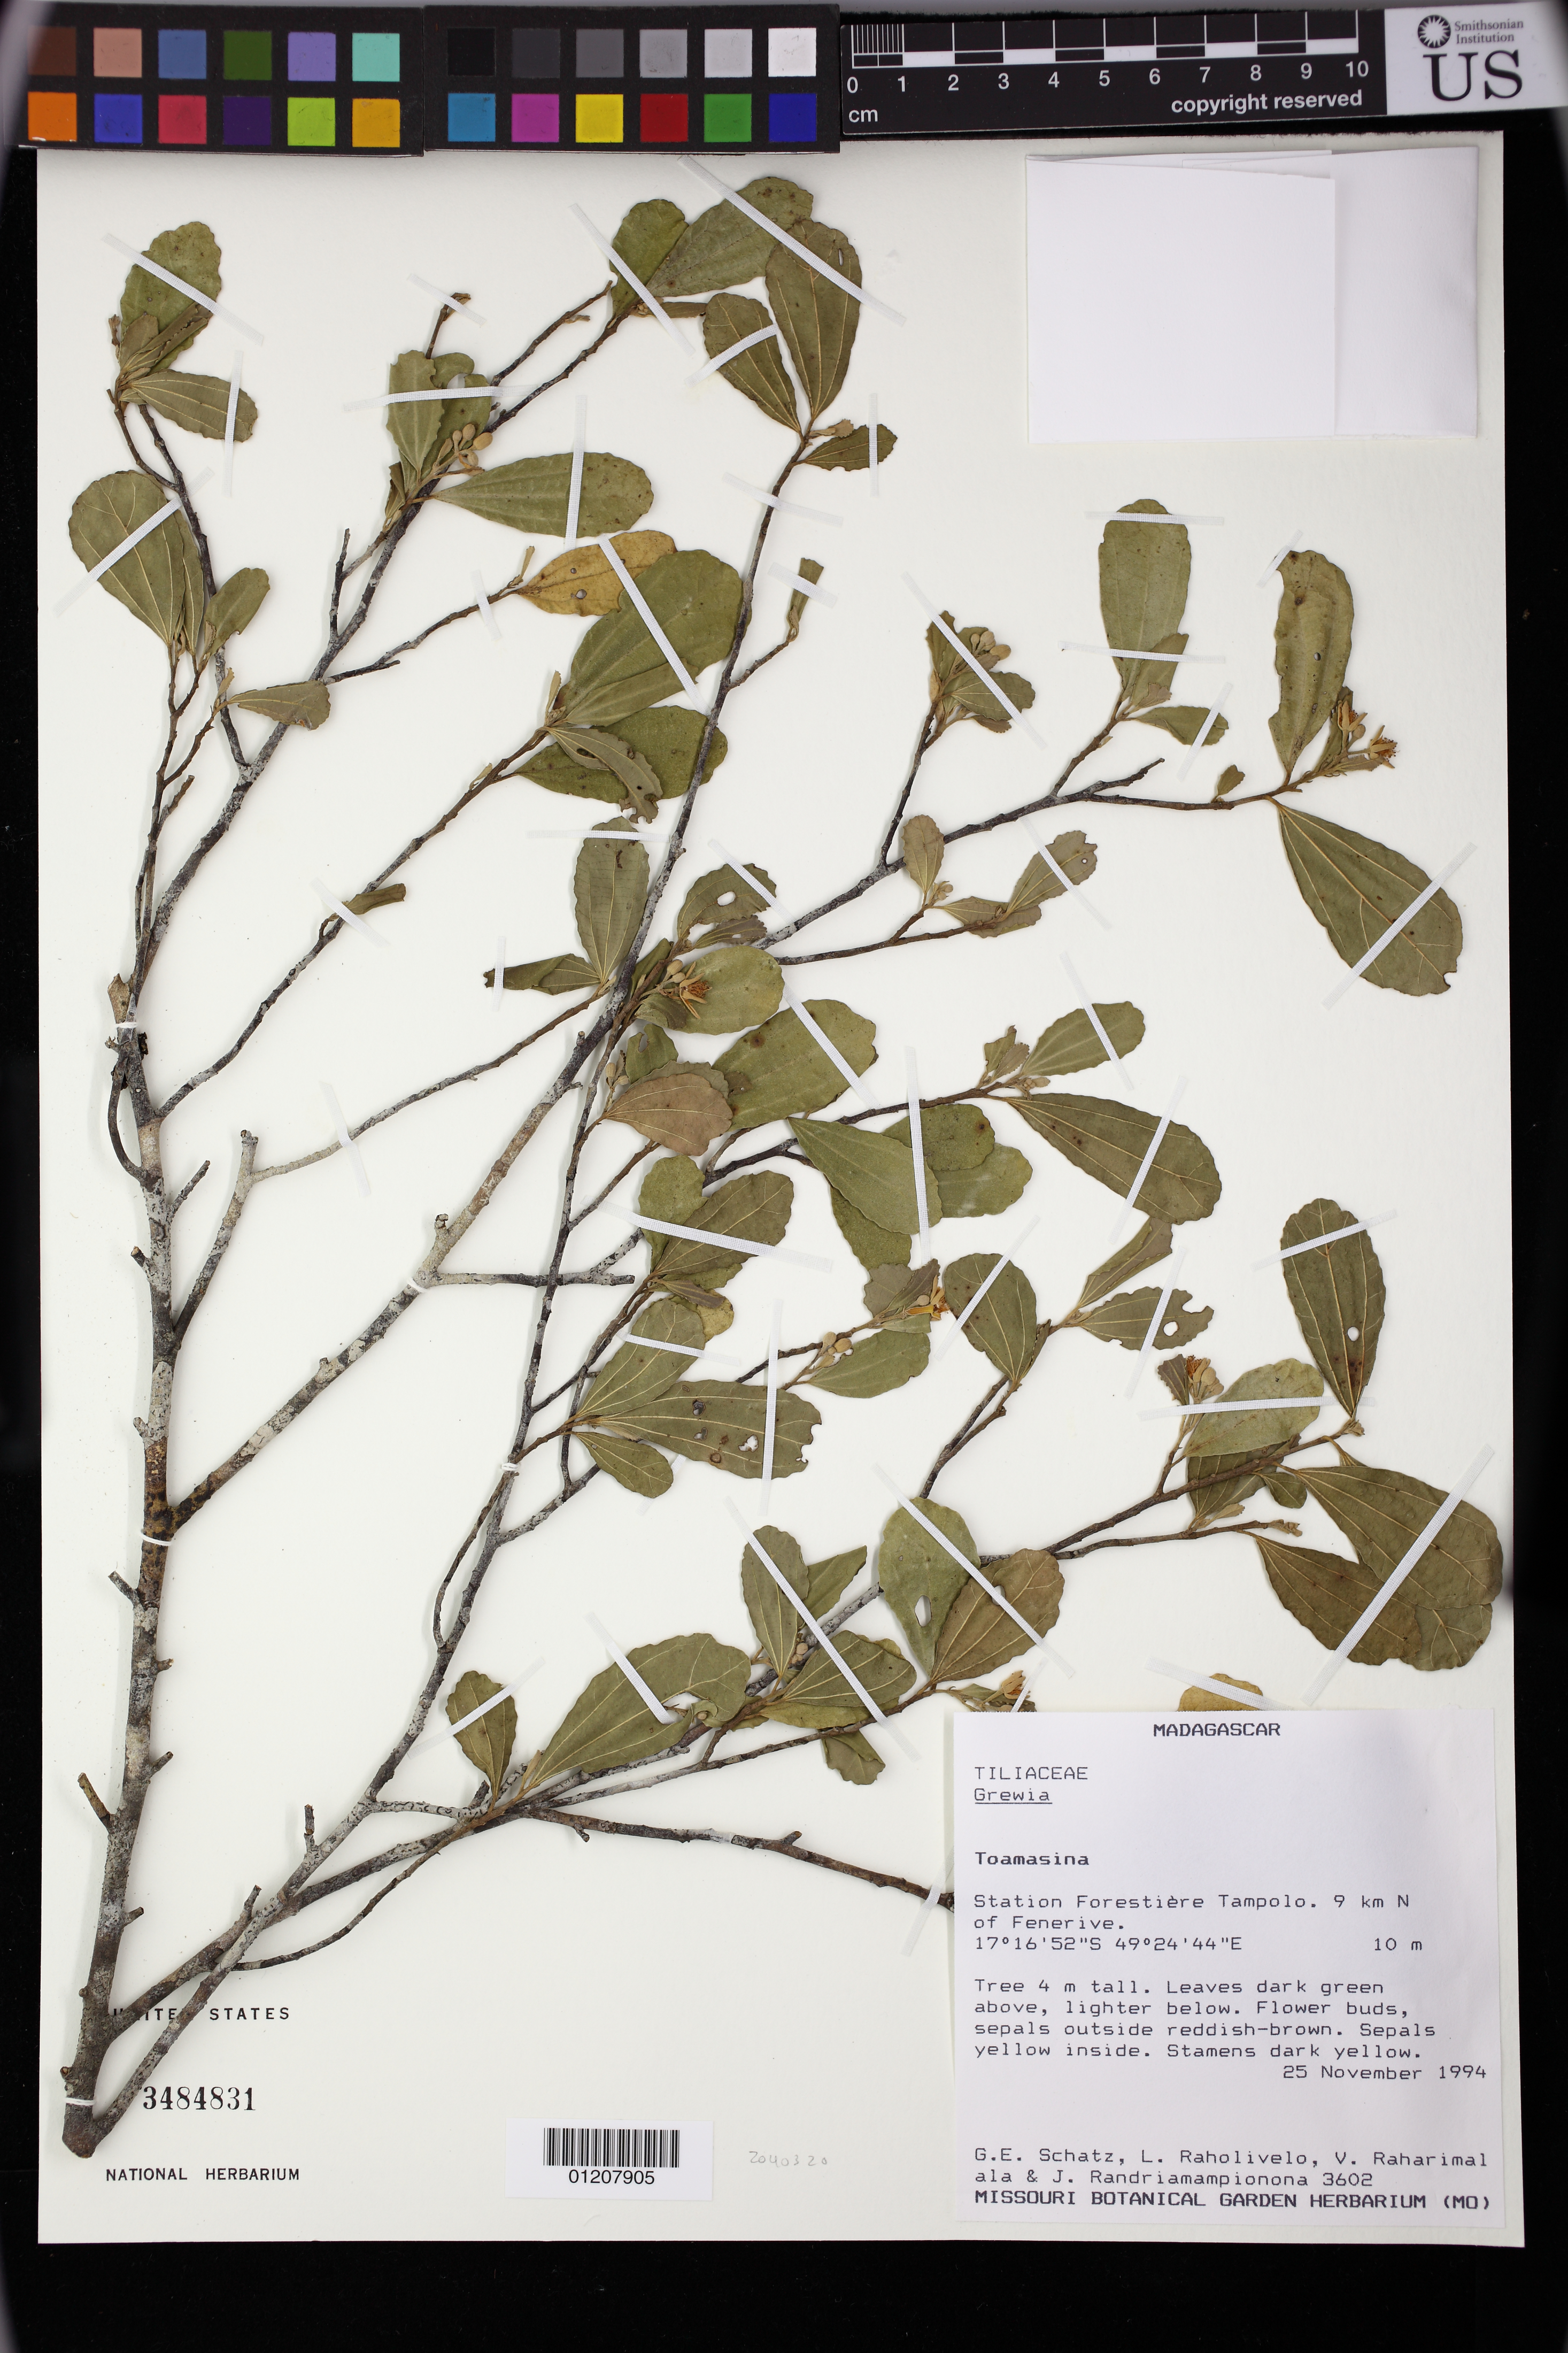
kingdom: Plantae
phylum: Tracheophyta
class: Magnoliopsida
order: Malvales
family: Malvaceae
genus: Grewia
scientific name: Grewia cuneifolia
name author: Juss.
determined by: Jourdain-Fievet, L.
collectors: G. Schatz, L. Raholivelo, V. Raharimalala & J. Randriamampionona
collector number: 3602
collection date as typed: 25 Nov 1994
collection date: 1994-11-25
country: Madagascar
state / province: Analanjirofo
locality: Toamasina. Station Forestière Tampolo. 9 km N of Fenerive.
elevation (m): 10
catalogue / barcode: US 3484831